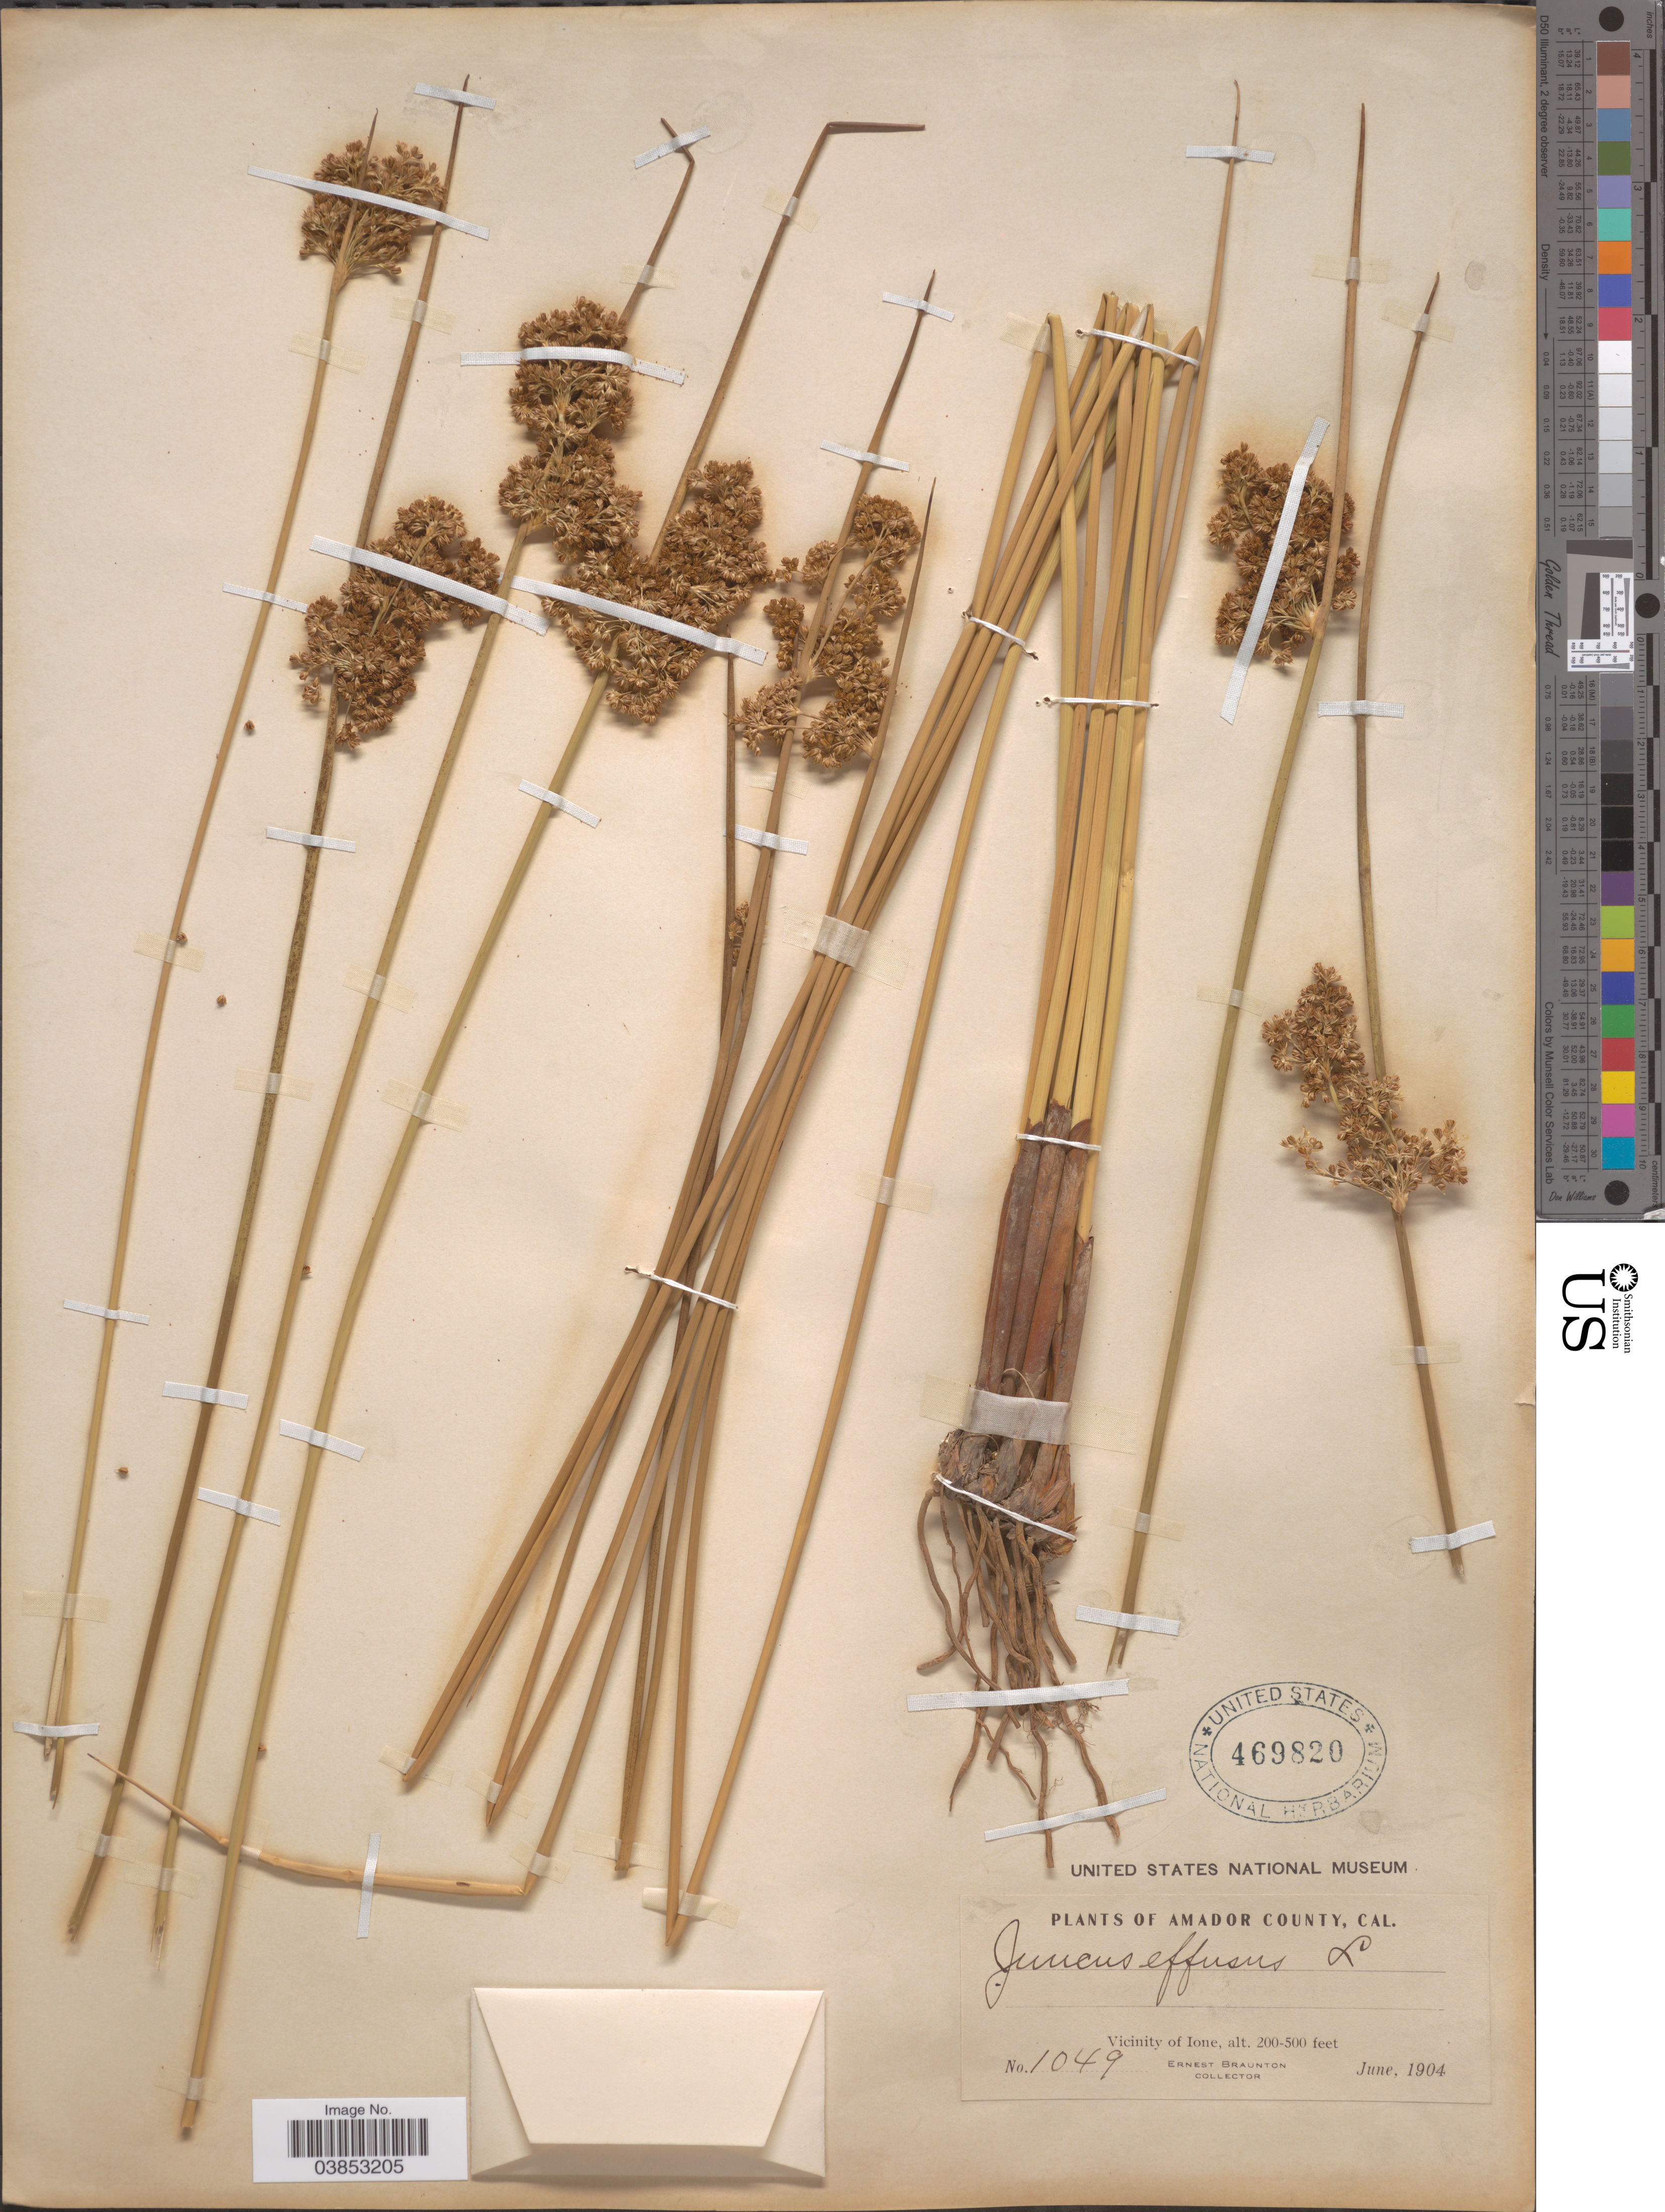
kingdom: Plantae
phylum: Tracheophyta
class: Liliopsida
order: Poales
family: Juncaceae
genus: Juncus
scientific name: Juncus effusus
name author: L.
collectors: E. Braunton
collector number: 1049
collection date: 1904-06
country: United States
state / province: California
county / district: Amador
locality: Amador County. Vicinity of Ione.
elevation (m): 61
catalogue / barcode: US 469820